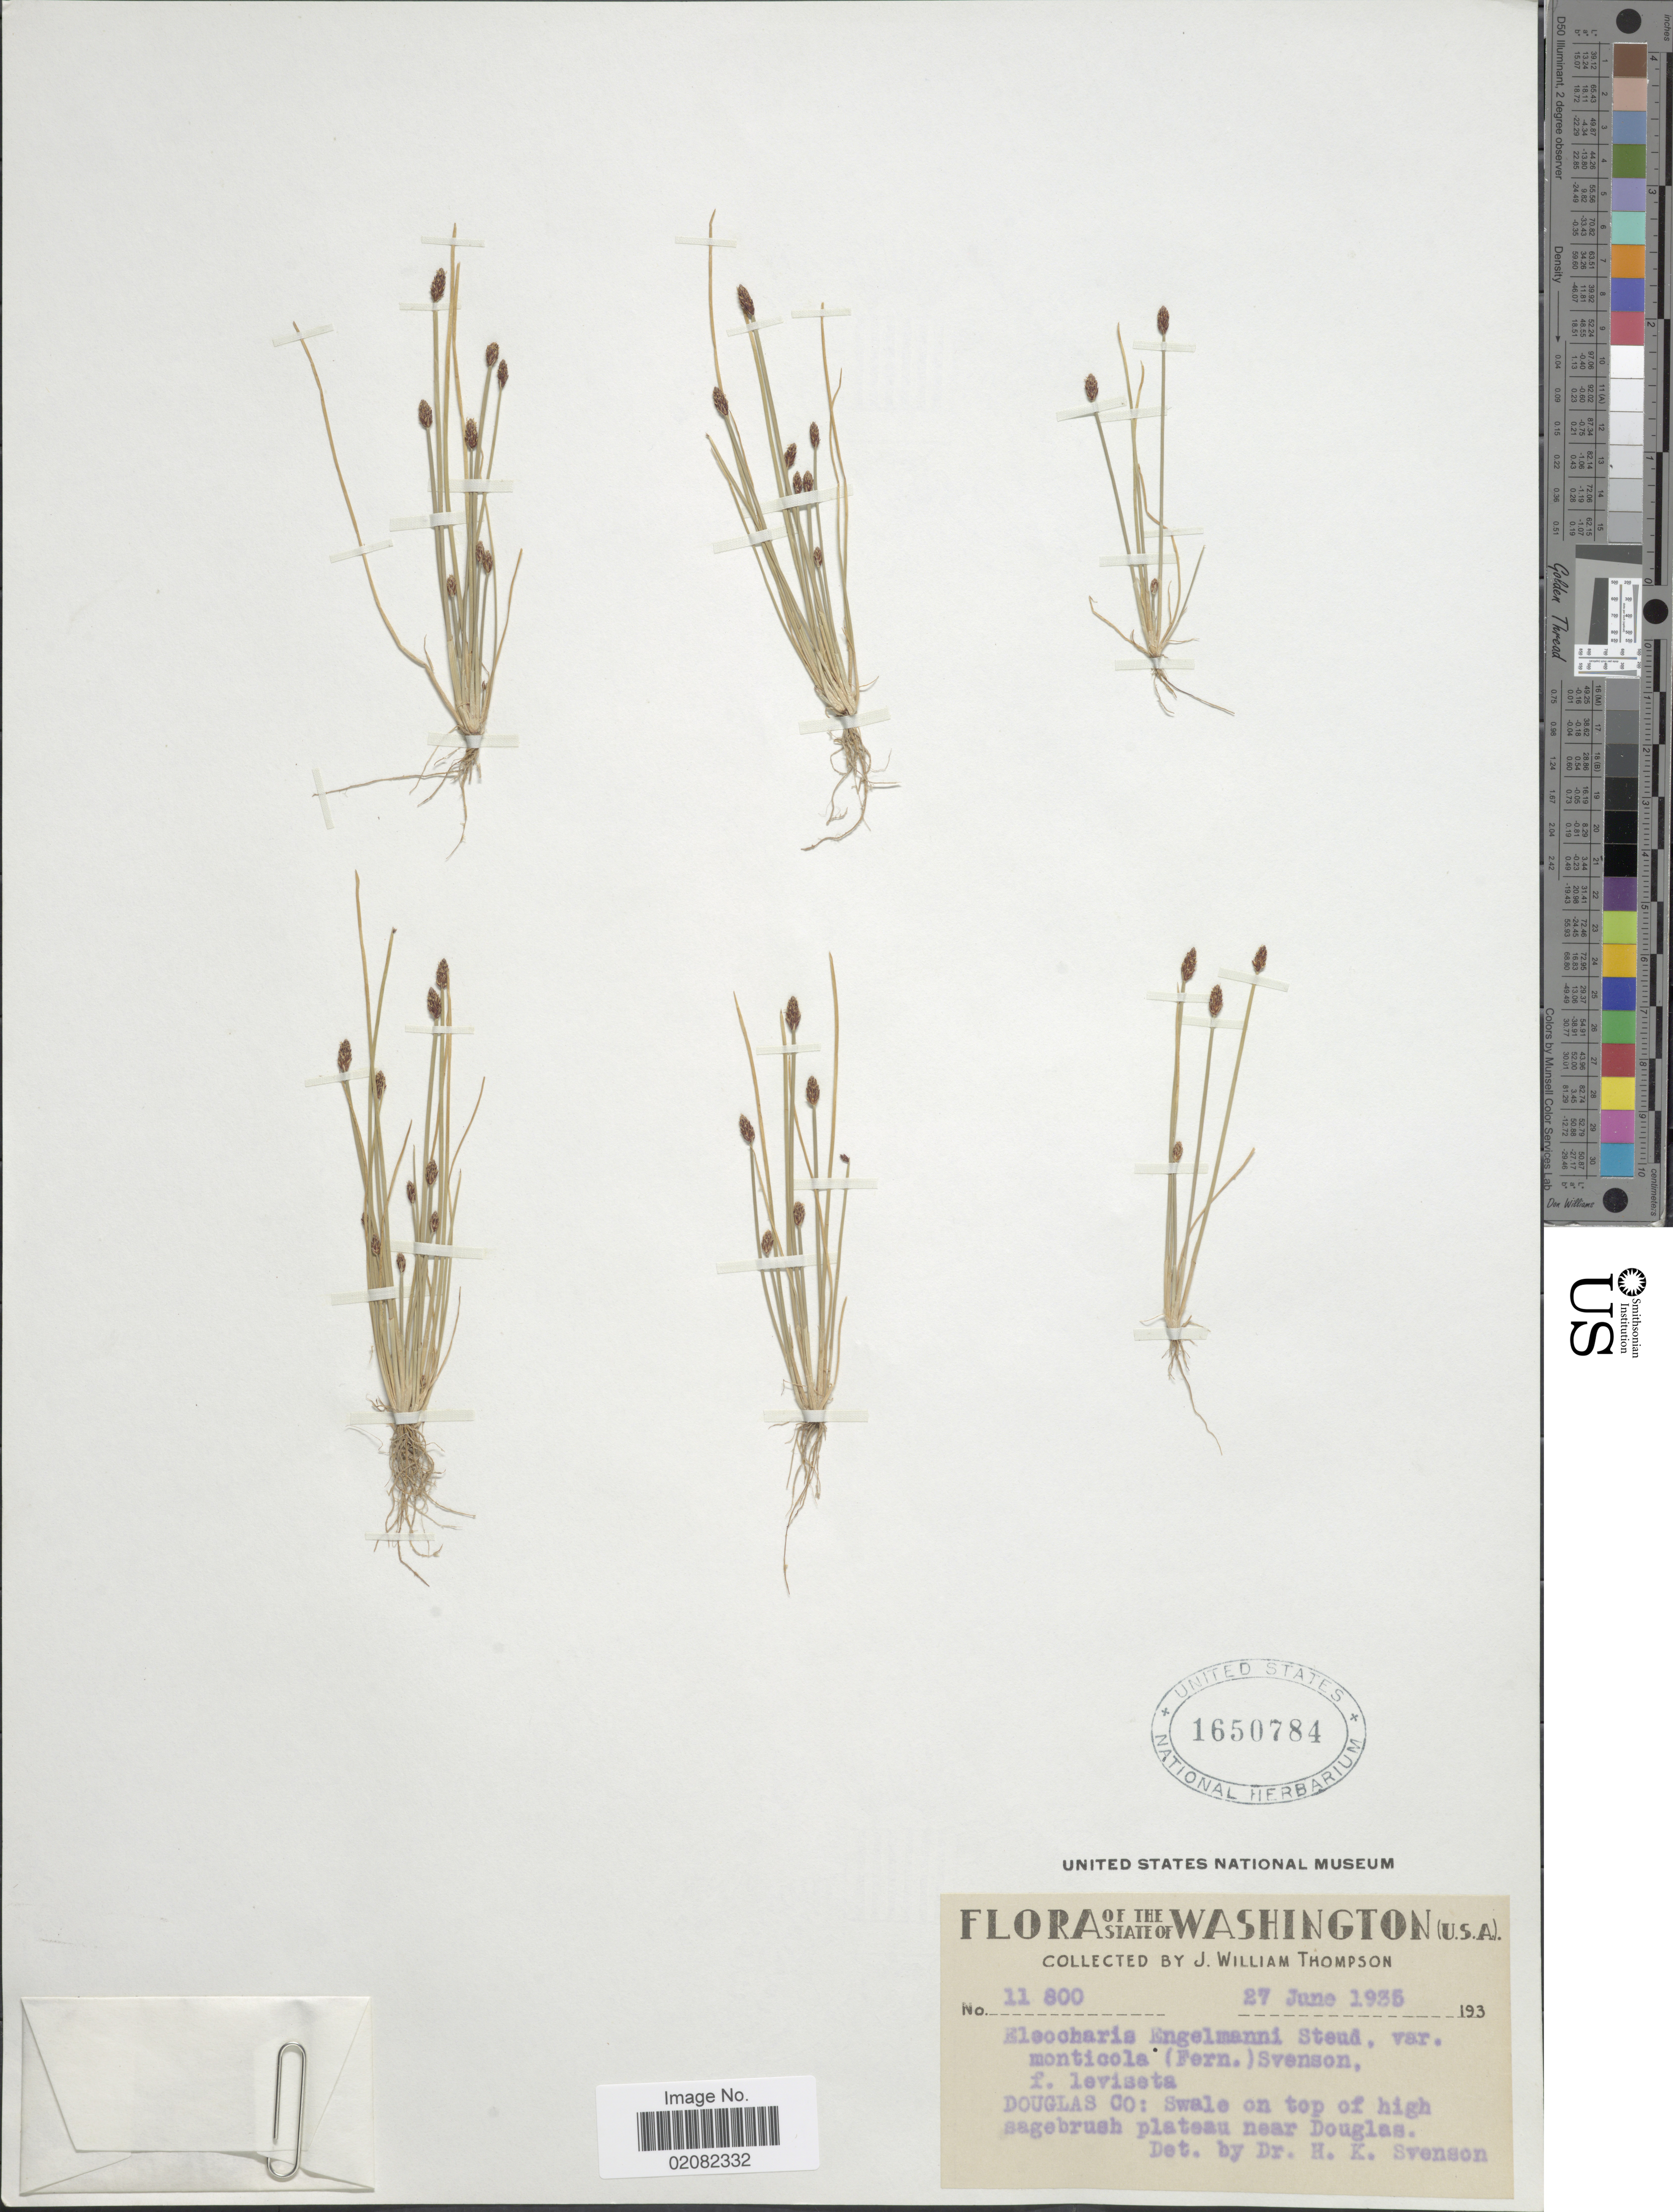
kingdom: Plantae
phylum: Tracheophyta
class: Liliopsida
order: Poales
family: Cyperaceae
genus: Eleocharis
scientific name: Eleocharis engelmannii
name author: Steud.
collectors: J. W. Thompson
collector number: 11800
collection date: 1935-06-27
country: United States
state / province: Washington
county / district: Douglas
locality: The State of Washington, Douglas Co.: Swale on top of high sagebrush plateau near Douglas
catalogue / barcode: US 1650784